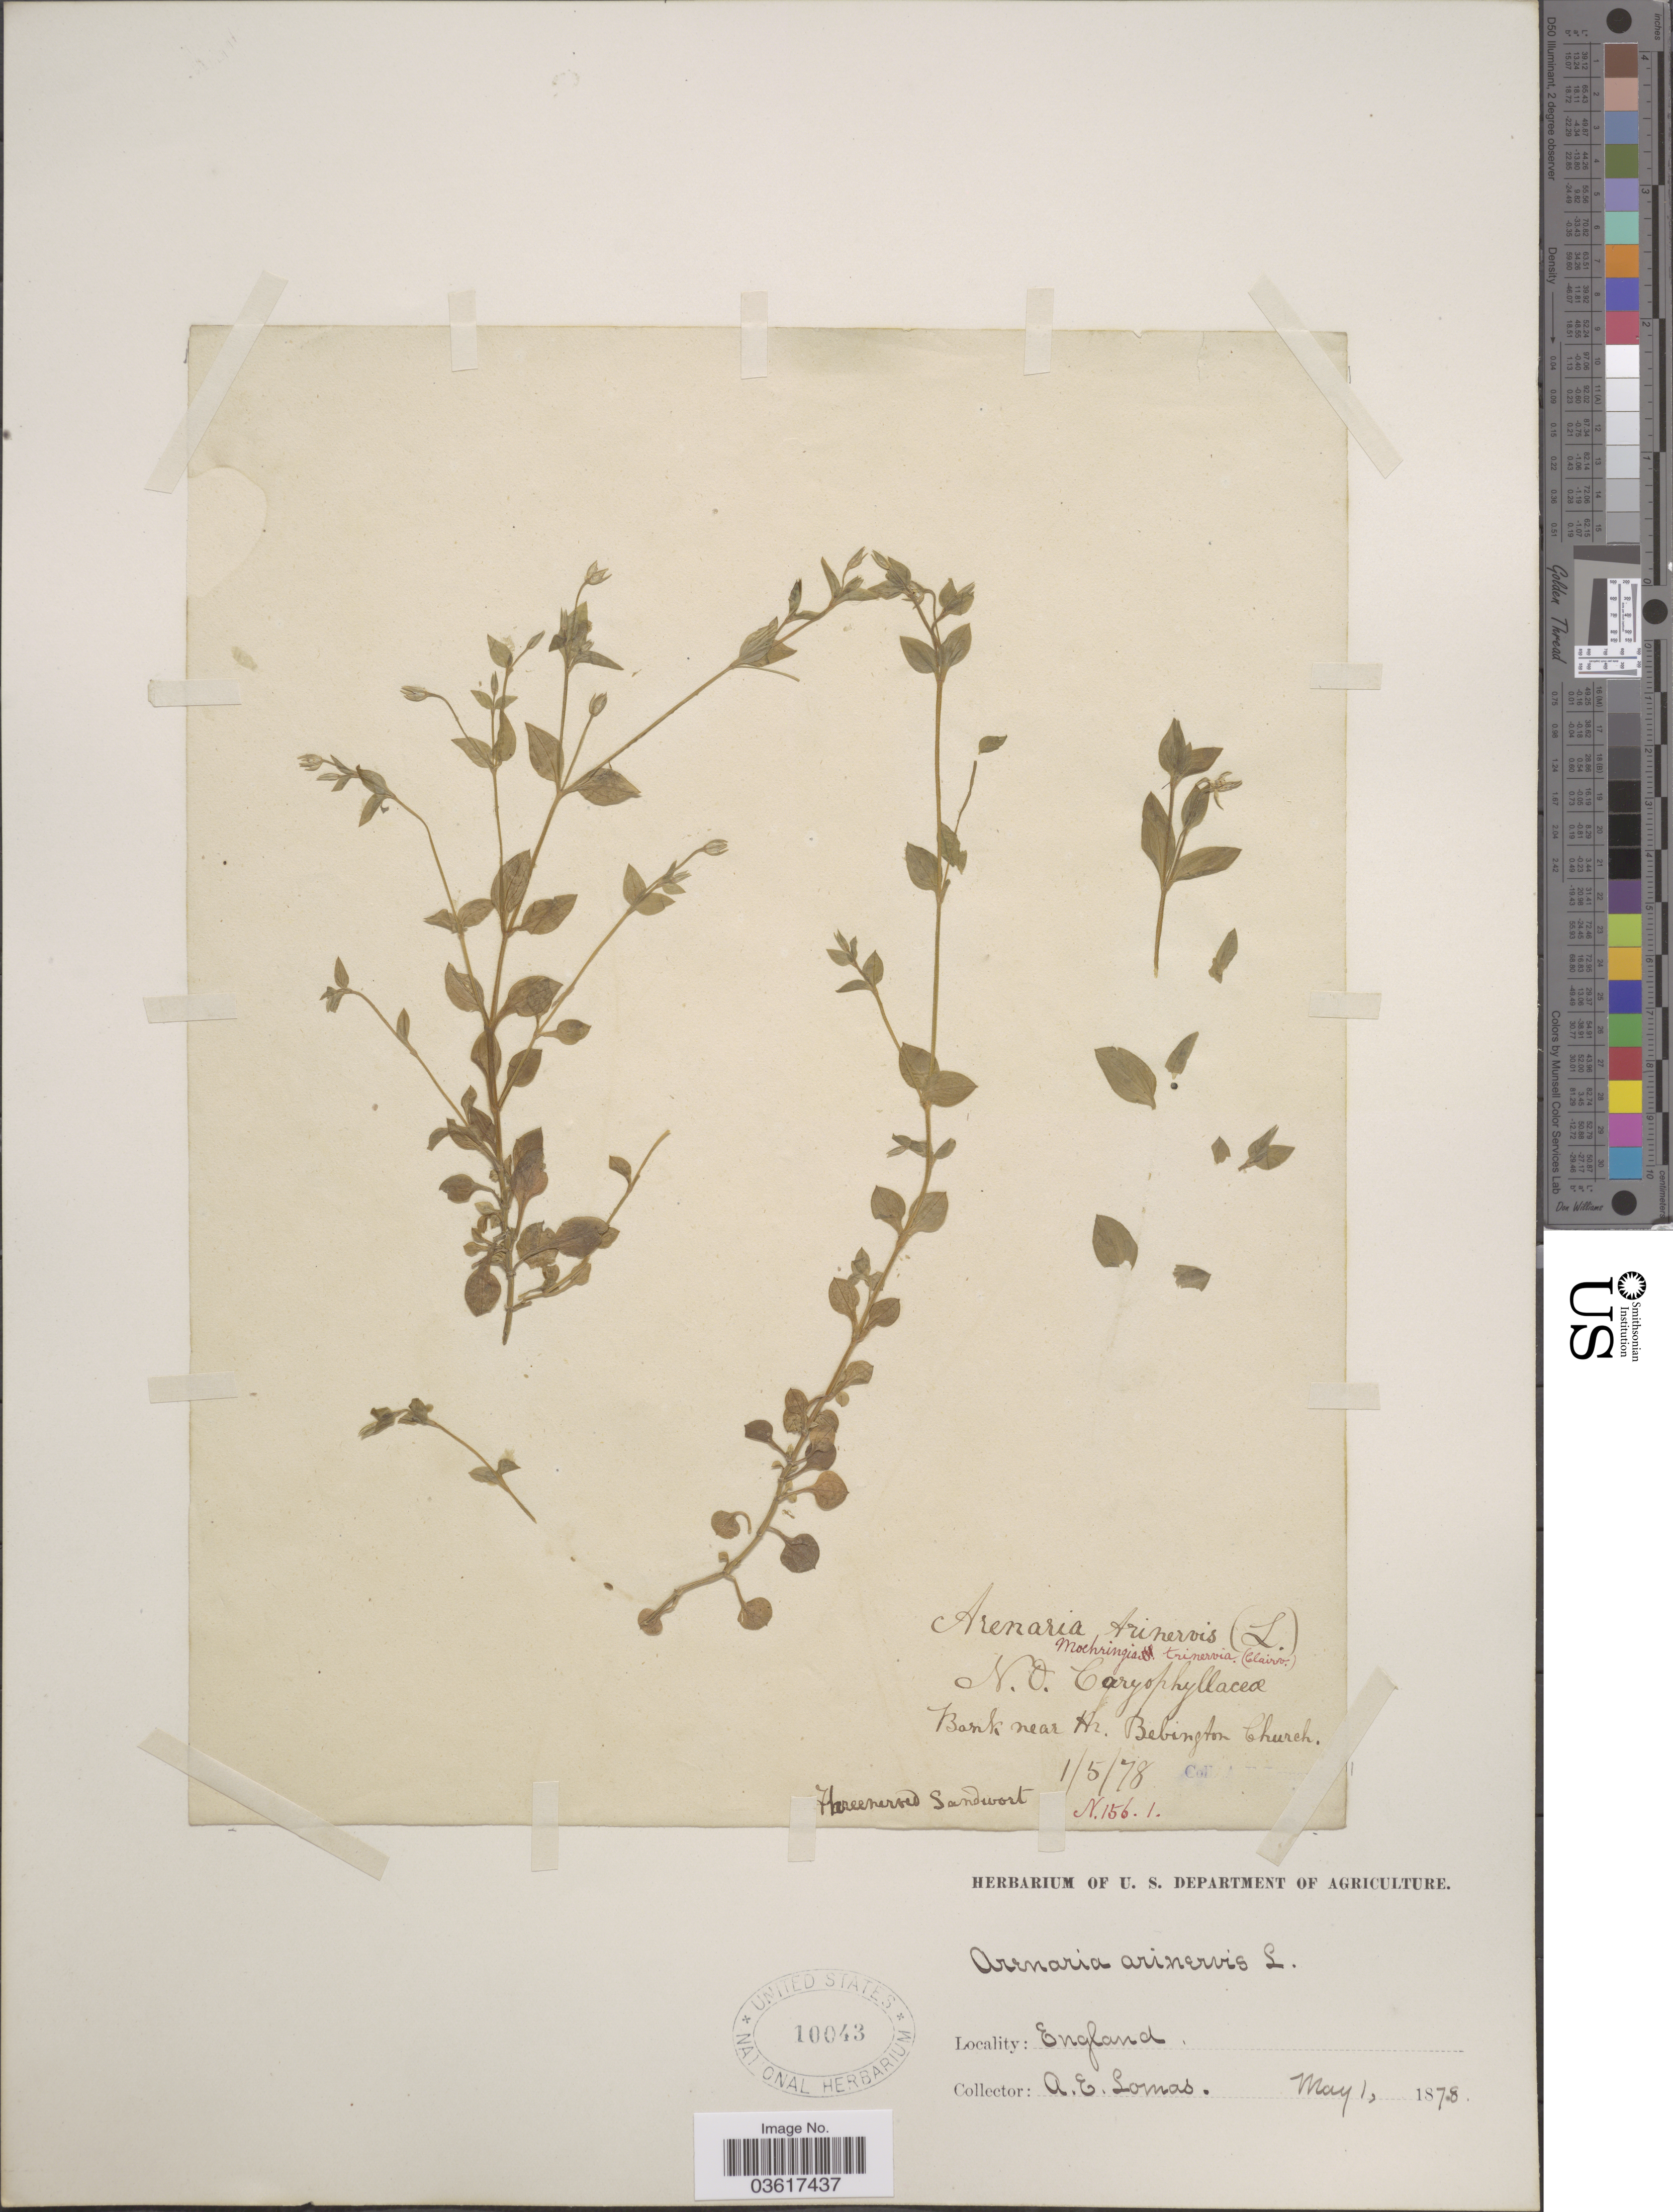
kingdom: Plantae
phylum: Tracheophyta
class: Magnoliopsida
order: Caryophyllales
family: Caryophyllaceae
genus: Moehringia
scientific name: Moehringia trinervia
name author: (L.) Clairv.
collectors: A. Lomax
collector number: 156.1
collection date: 1878-05-01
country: United Kingdom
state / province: England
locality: Bank near Hr. Bebington Church.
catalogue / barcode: US 10043